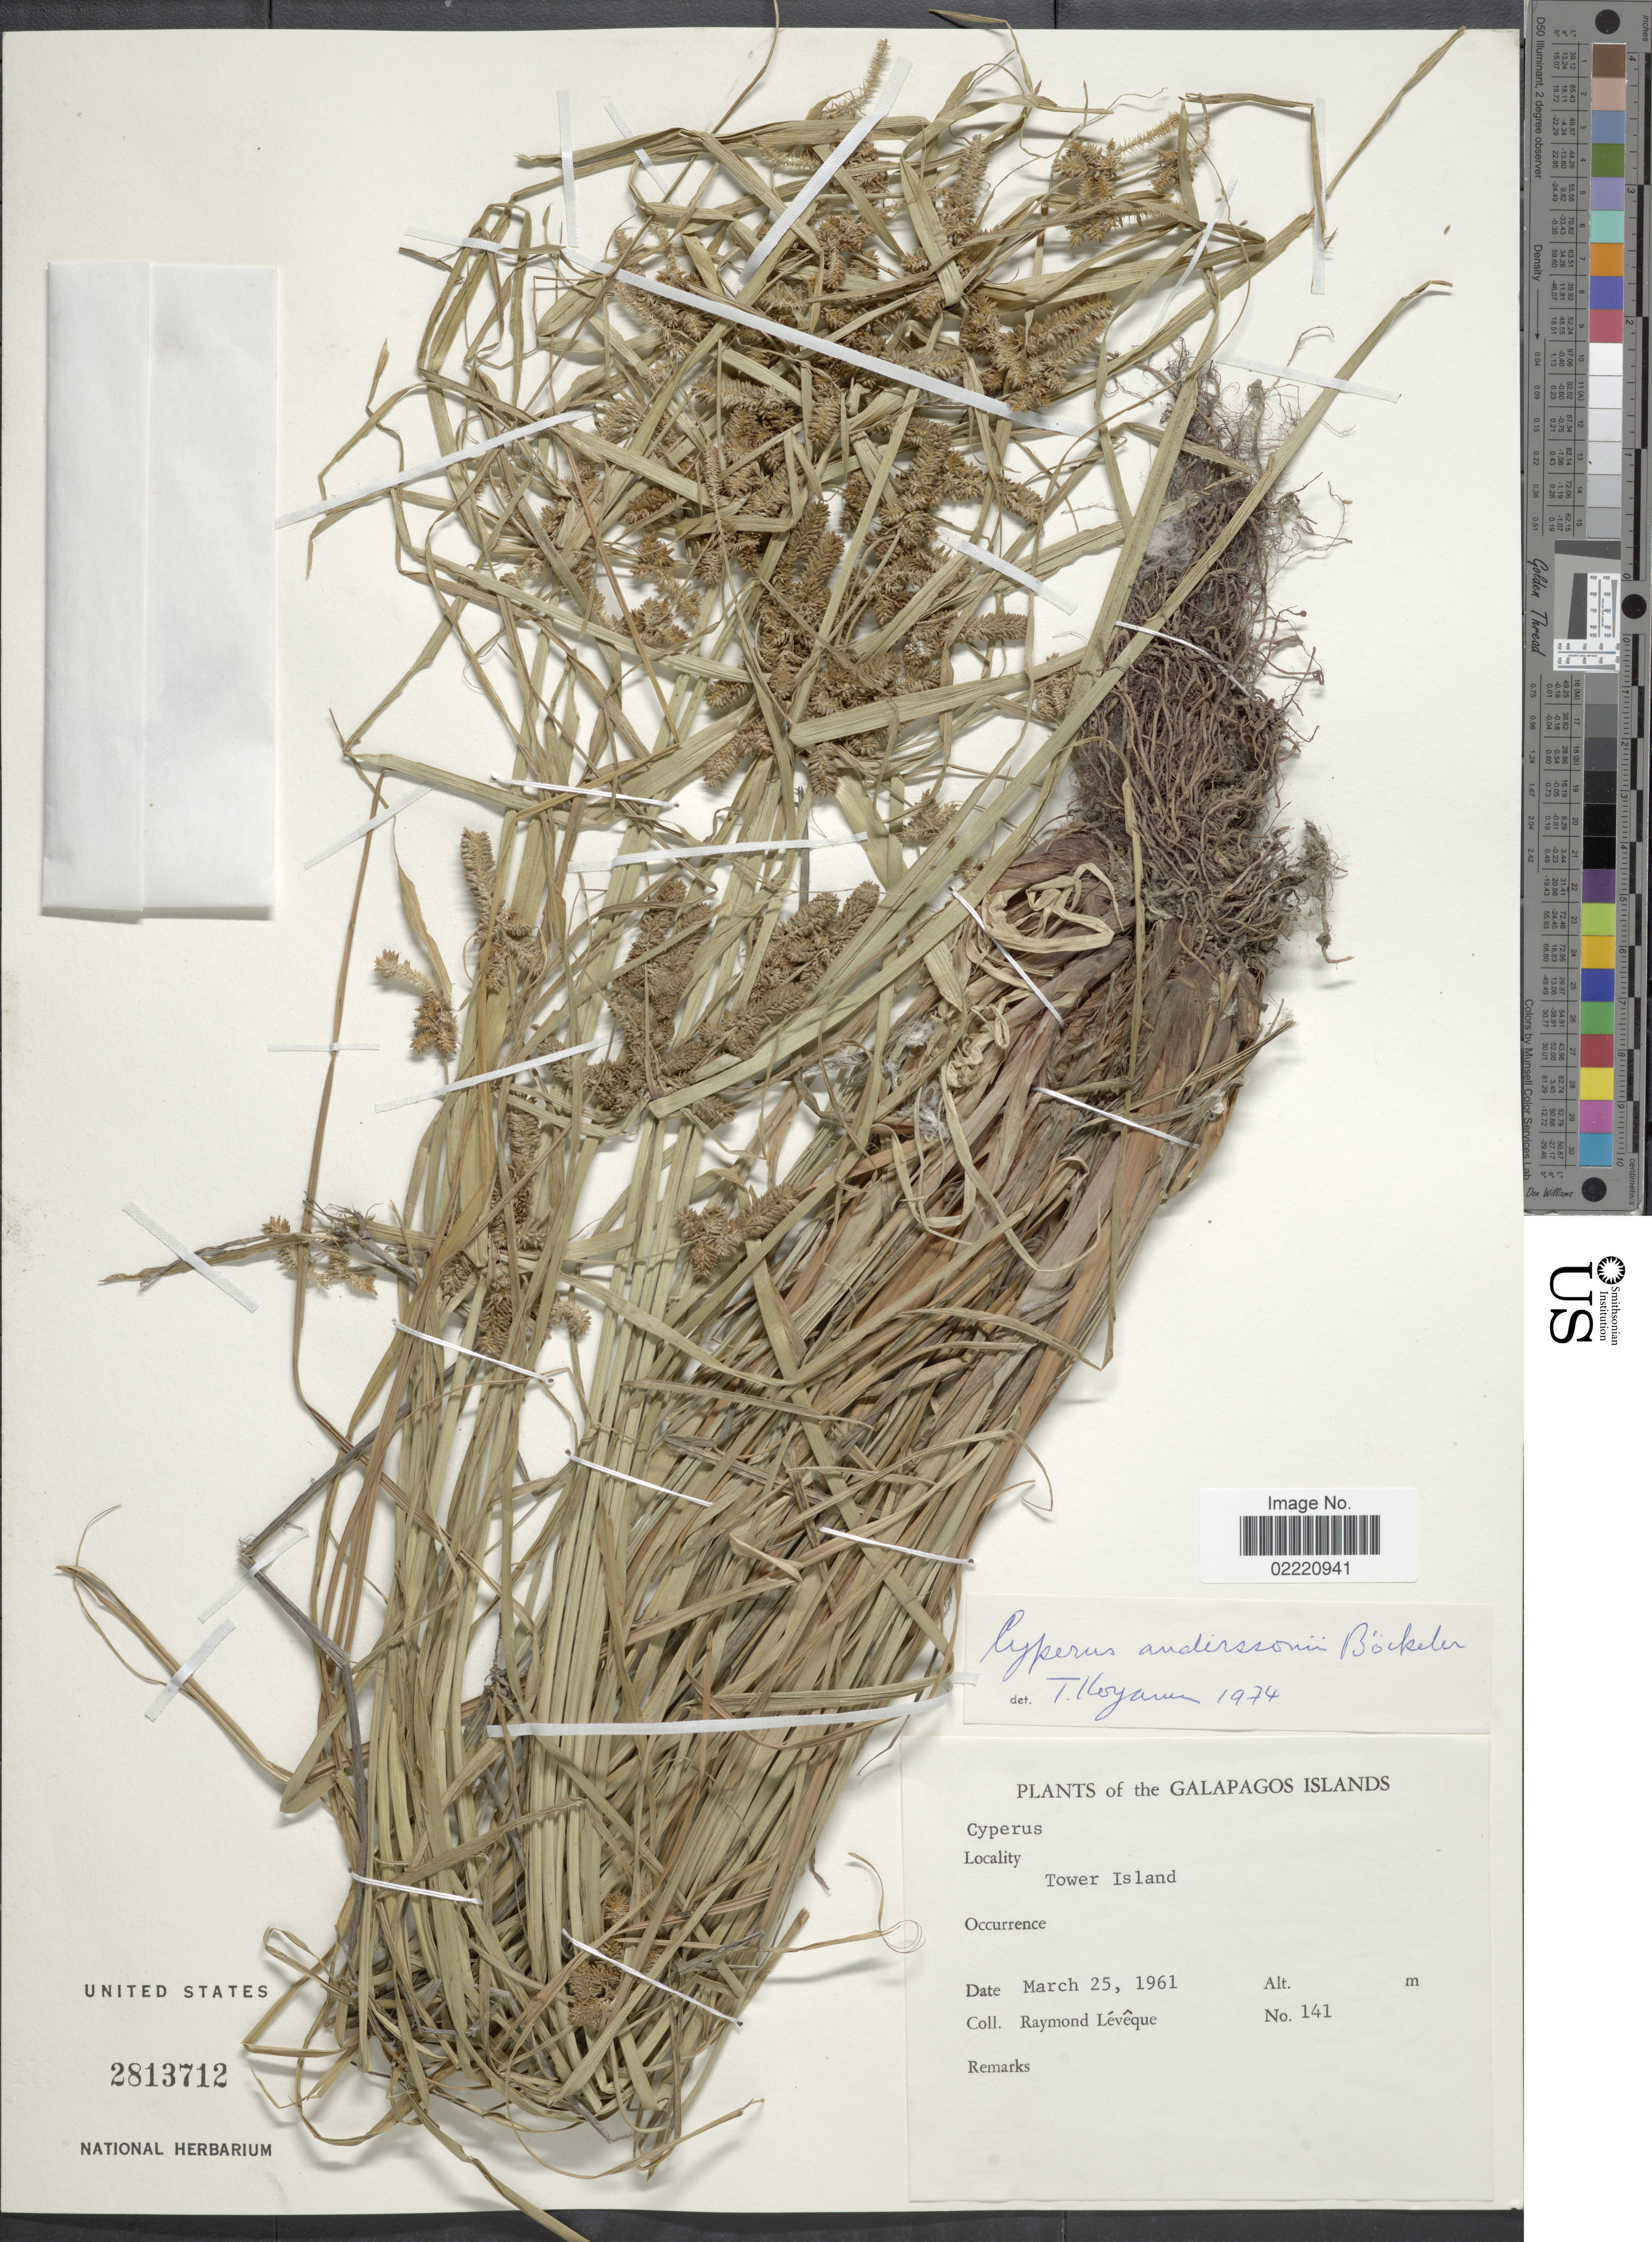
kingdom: Plantae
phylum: Tracheophyta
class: Liliopsida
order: Poales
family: Cyperaceae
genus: Cyperus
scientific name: Cyperus anderssonii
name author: Boeckeler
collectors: R. Lévêque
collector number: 141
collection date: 1961-03-25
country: Ecuador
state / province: Colón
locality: The Galapagos Islands, Tower Island.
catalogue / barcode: US 2813712